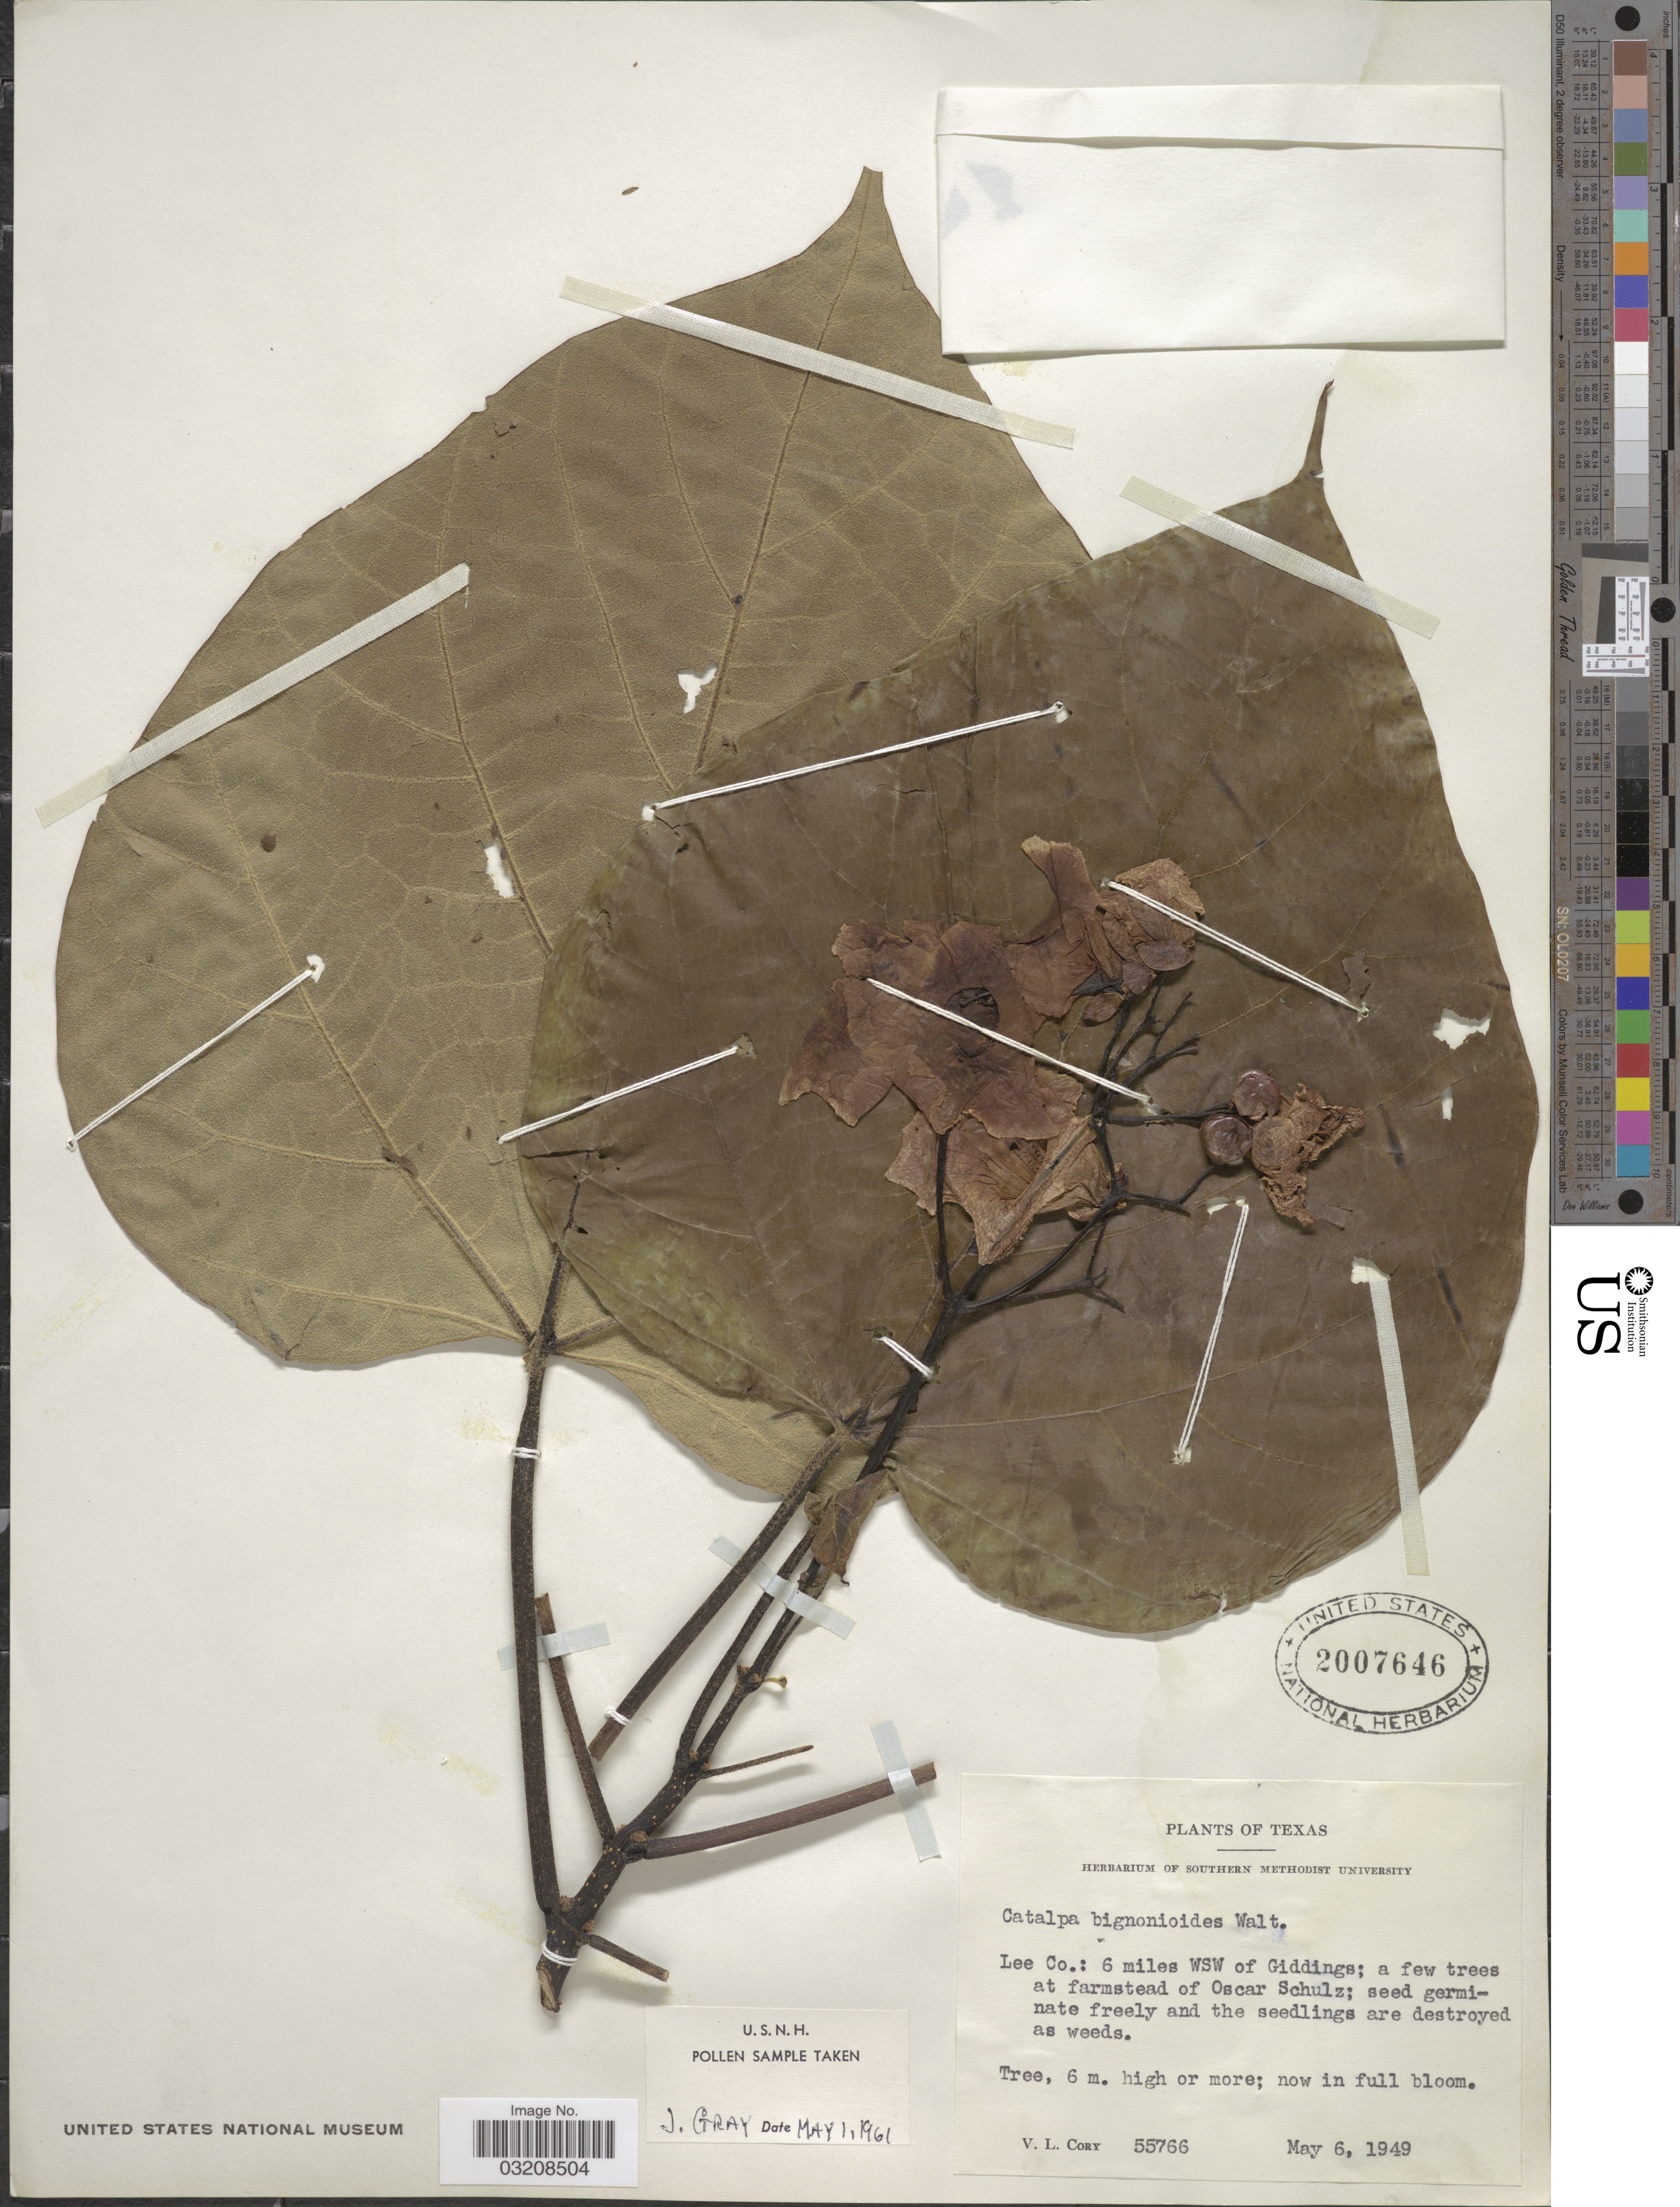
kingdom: Plantae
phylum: Tracheophyta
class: Magnoliopsida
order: Lamiales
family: Bignoniaceae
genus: Catalpa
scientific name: Catalpa bignonioides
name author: Walter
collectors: V. Cory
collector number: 55766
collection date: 1949-05-06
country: United States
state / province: Texas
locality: Lee Co.: 6 miles WSW of Giddings; a few trees at farmstead of Oscar Schulz.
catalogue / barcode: US 2007646